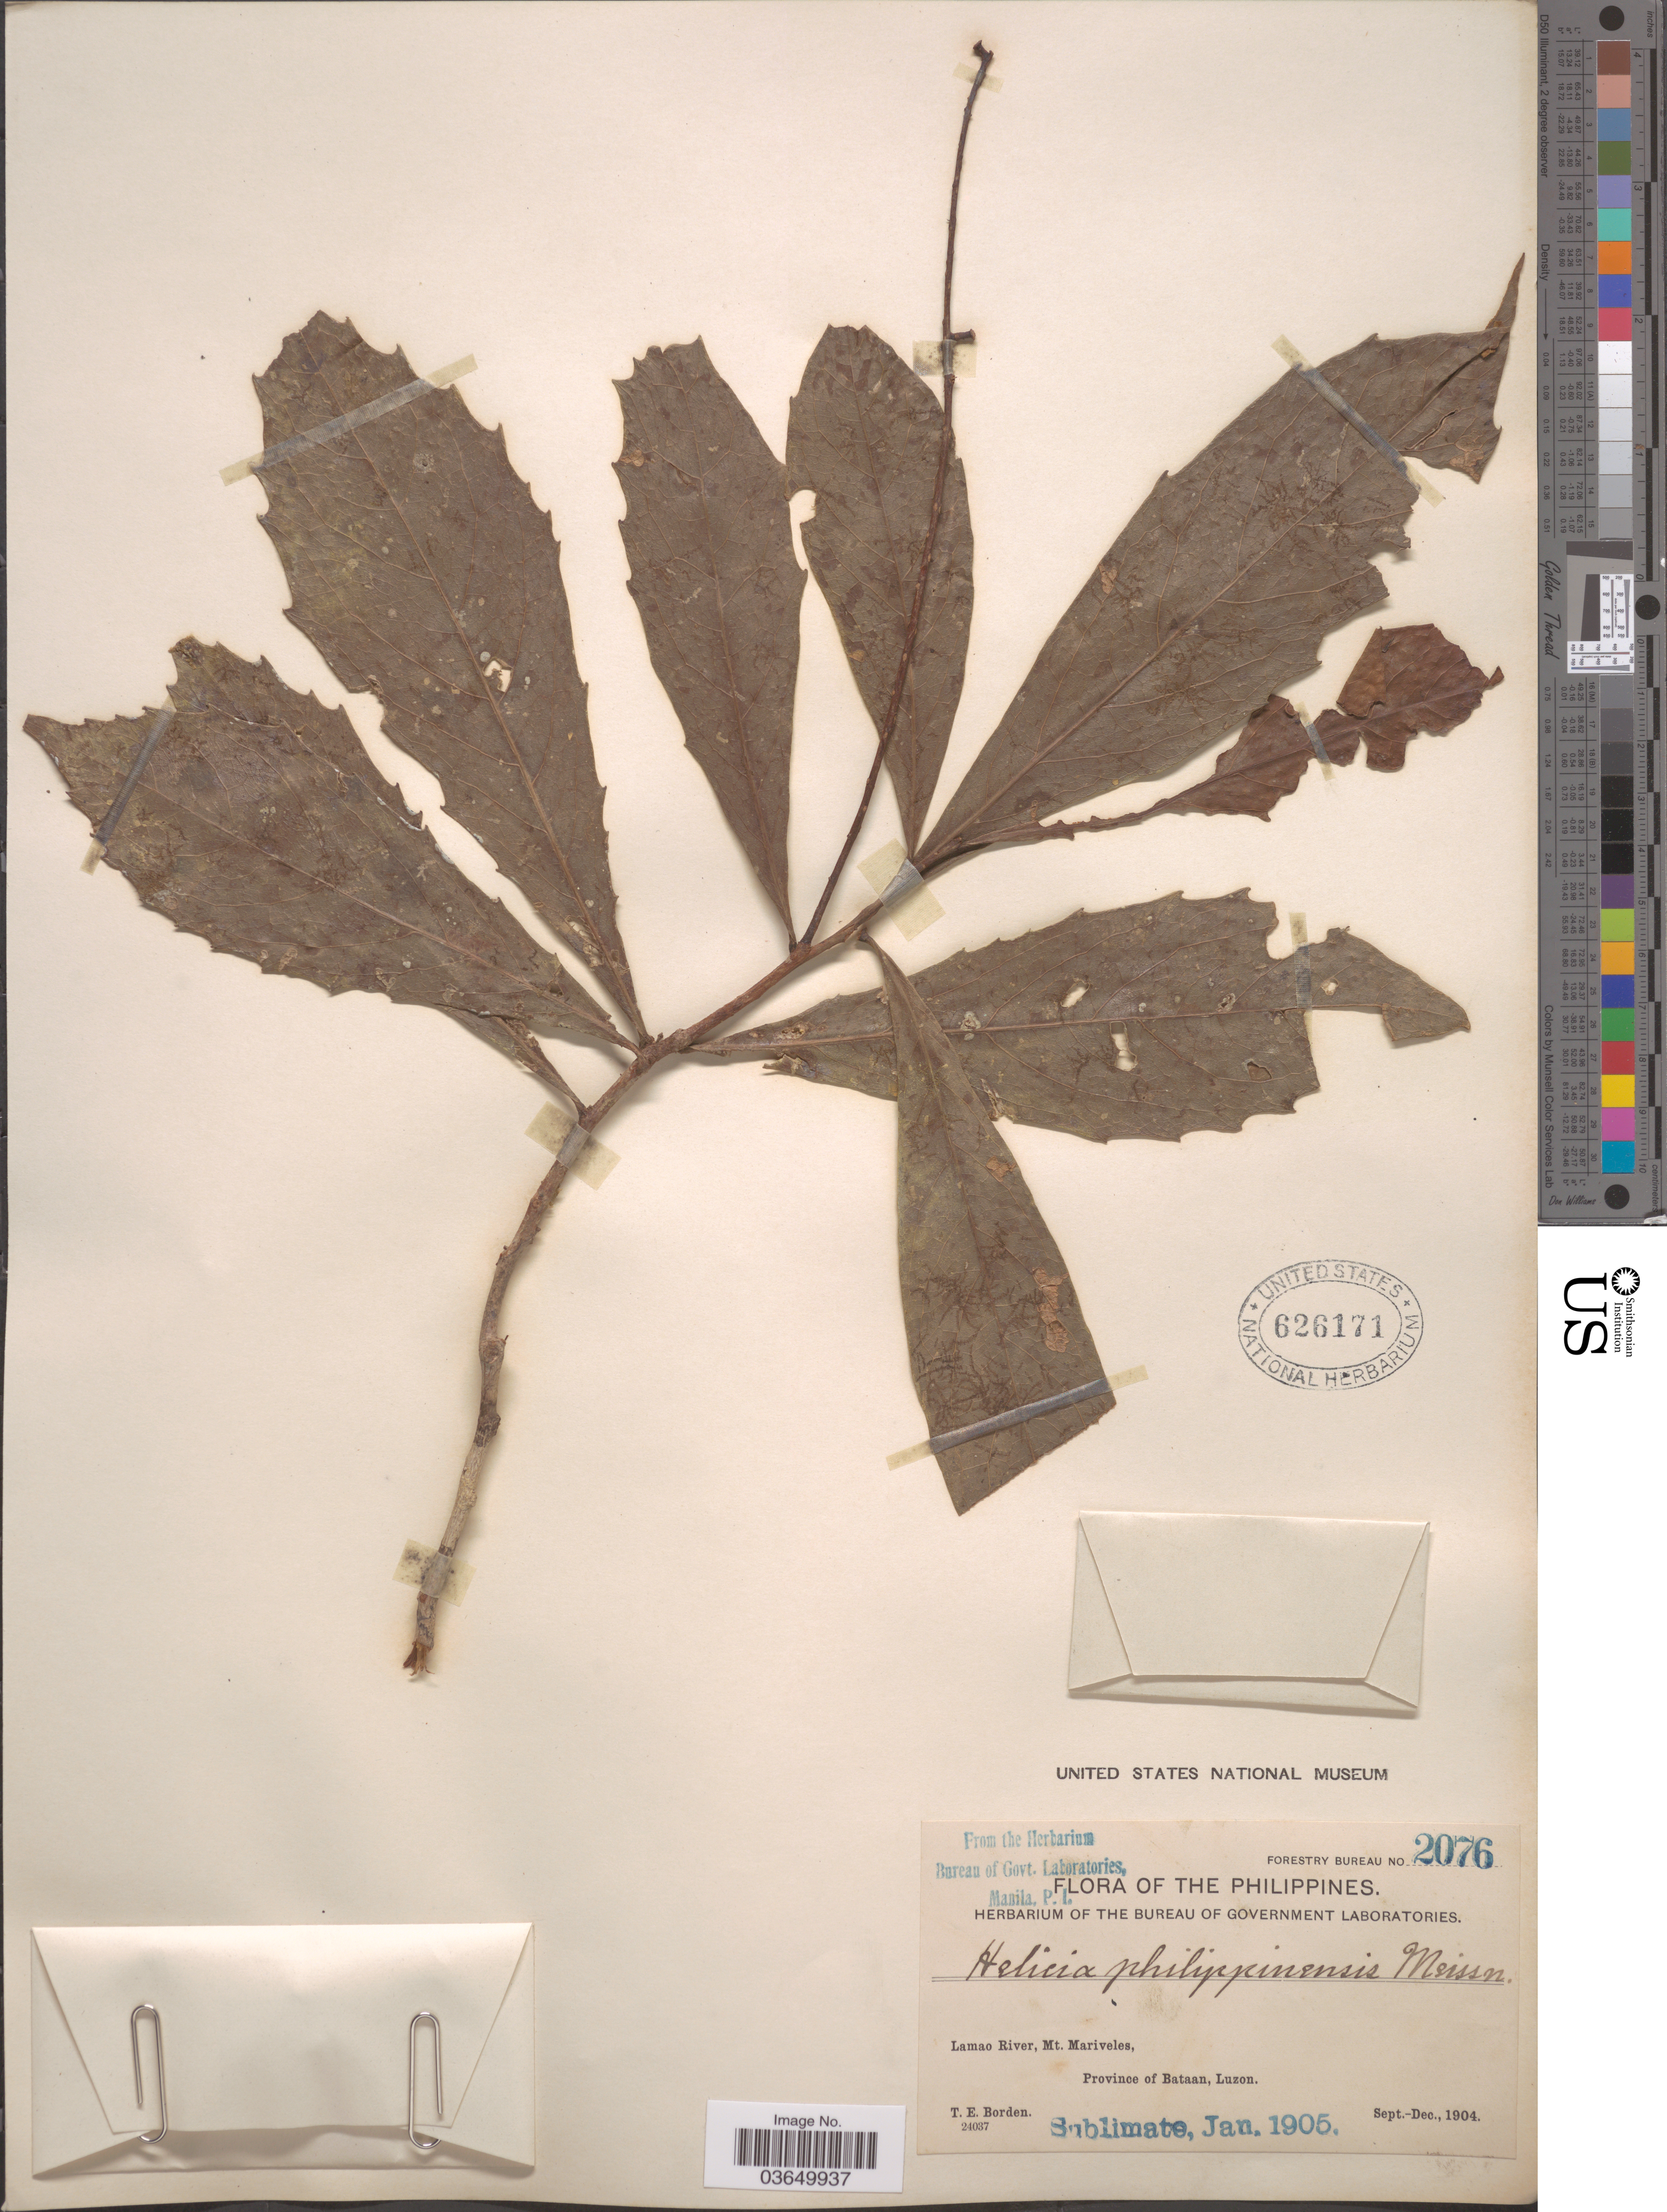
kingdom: Plantae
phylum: Tracheophyta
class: Magnoliopsida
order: Proteales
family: Proteaceae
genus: Helicia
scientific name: Helicia cumingiana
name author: C. Presl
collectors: T. E. Borden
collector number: Forestry Bureau 2076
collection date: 1904-09/1904-12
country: Philippines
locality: Lamao River, Mt. Mariveles, Province of Bataan, Luzon.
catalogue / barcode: US 626171